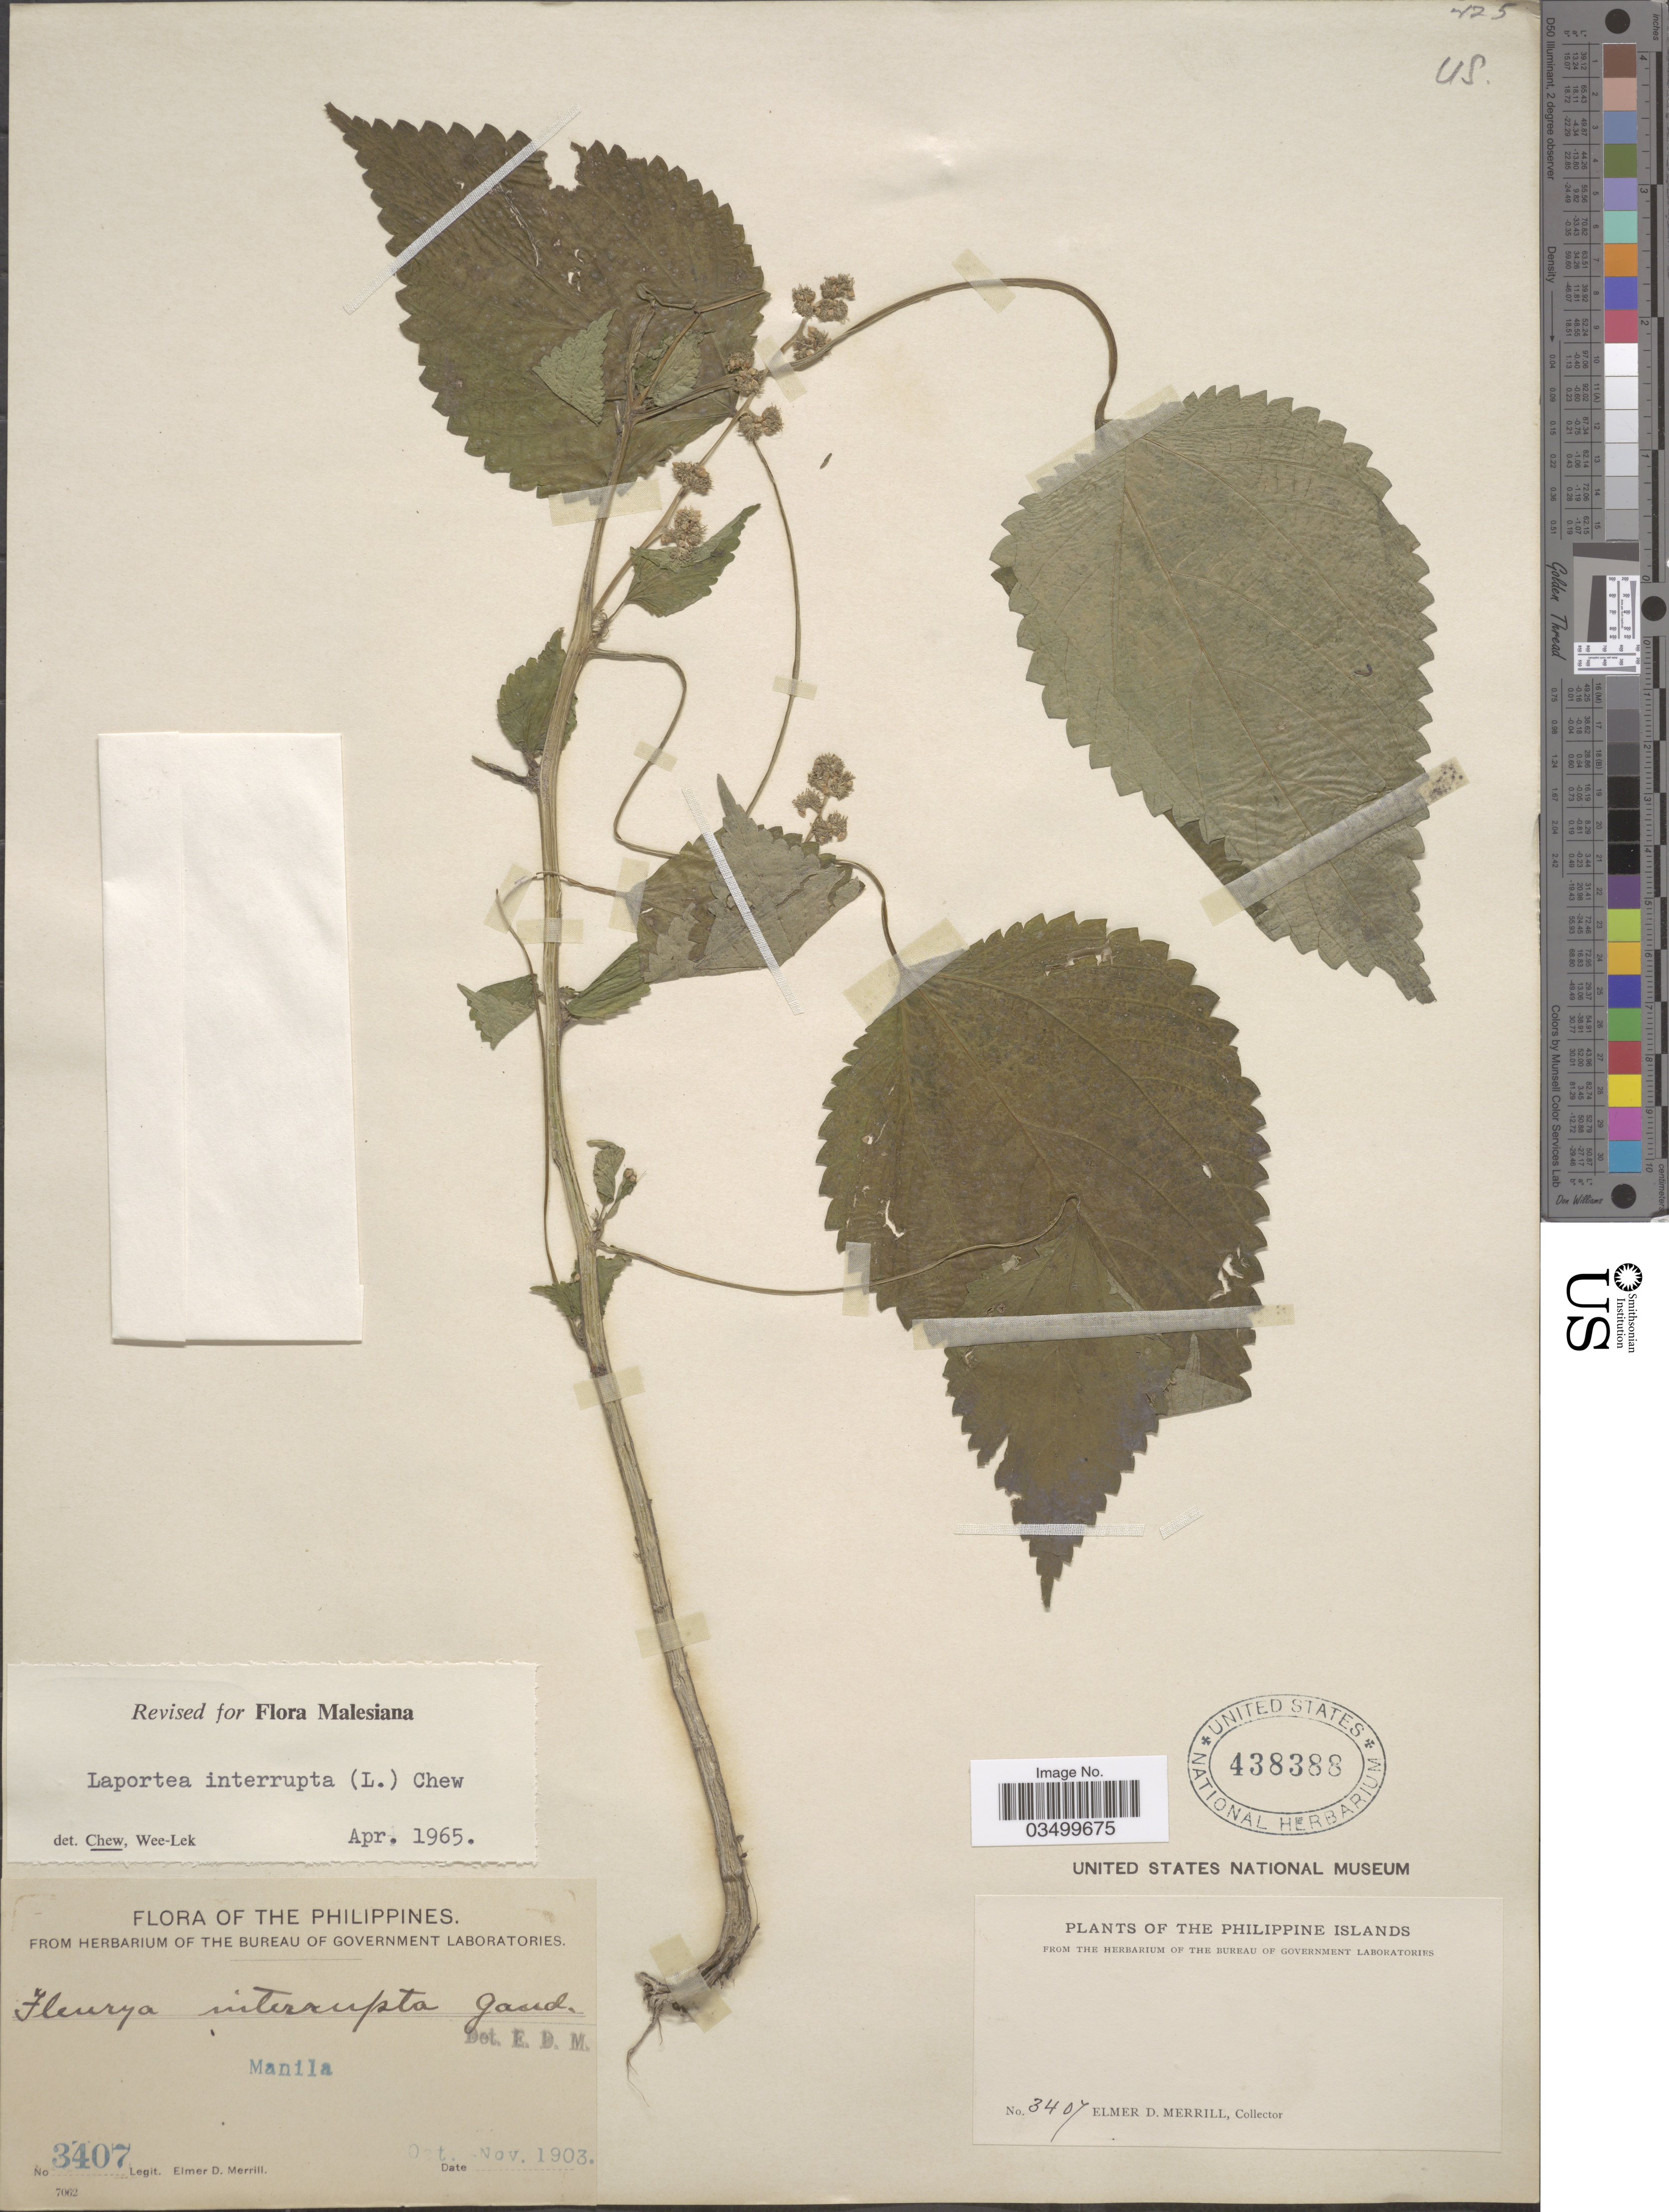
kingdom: Plantae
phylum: Tracheophyta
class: Magnoliopsida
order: Rosales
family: Urticaceae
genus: Laportea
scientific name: Laportea interrupta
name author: (L.) Chew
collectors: E. D. Merrill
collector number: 3407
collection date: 1903-10/1903-11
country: Philippines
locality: Manila.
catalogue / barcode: US 438388